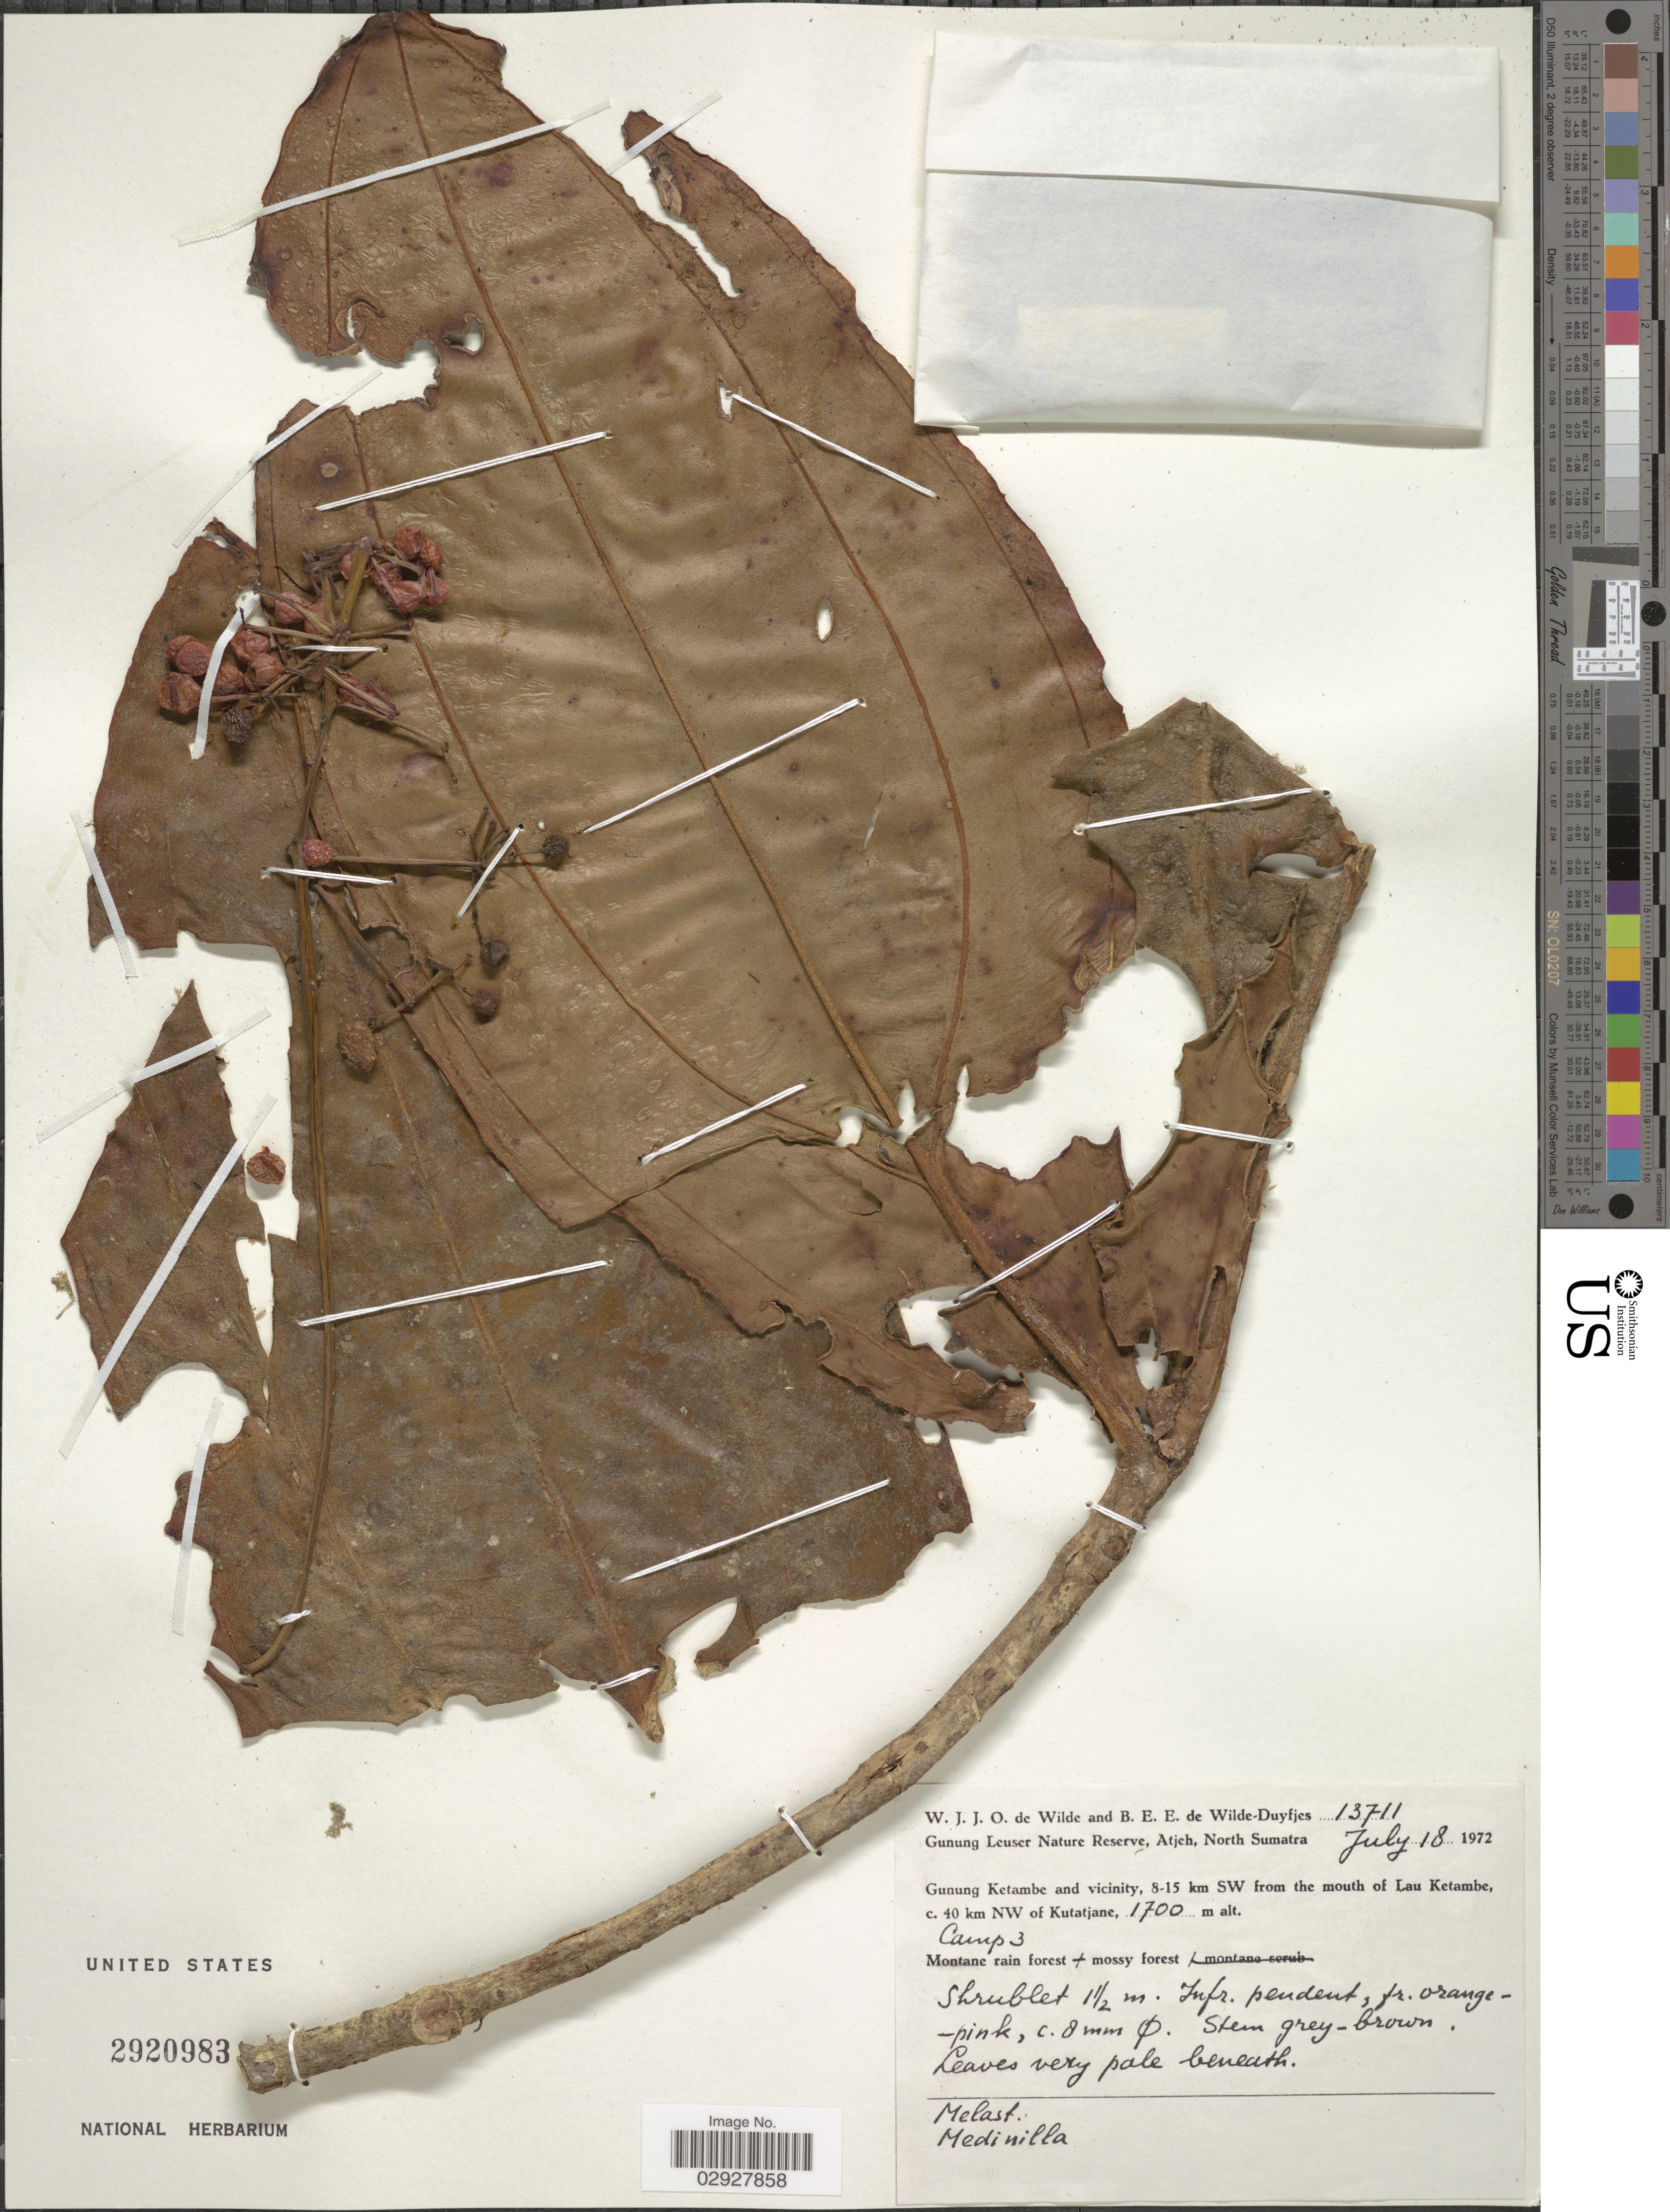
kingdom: Plantae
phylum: Tracheophyta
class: Magnoliopsida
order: Myrtales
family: Melastomataceae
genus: Medinilla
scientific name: Medinilla sp.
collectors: W. J. de Wilde & B. E. de Wilde-Duyfjes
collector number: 13711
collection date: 1972-07-18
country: Indonesia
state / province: Sumatra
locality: Gunung Leuser Nature Reserve, Atjeh, North Sumatra, Gunung Ketambe and vicinity, 8-15 km SW from the mouth of Lau Ketambe, c. 40 km NW of Kutatjane, Camp 3.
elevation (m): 1700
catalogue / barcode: US 2920983